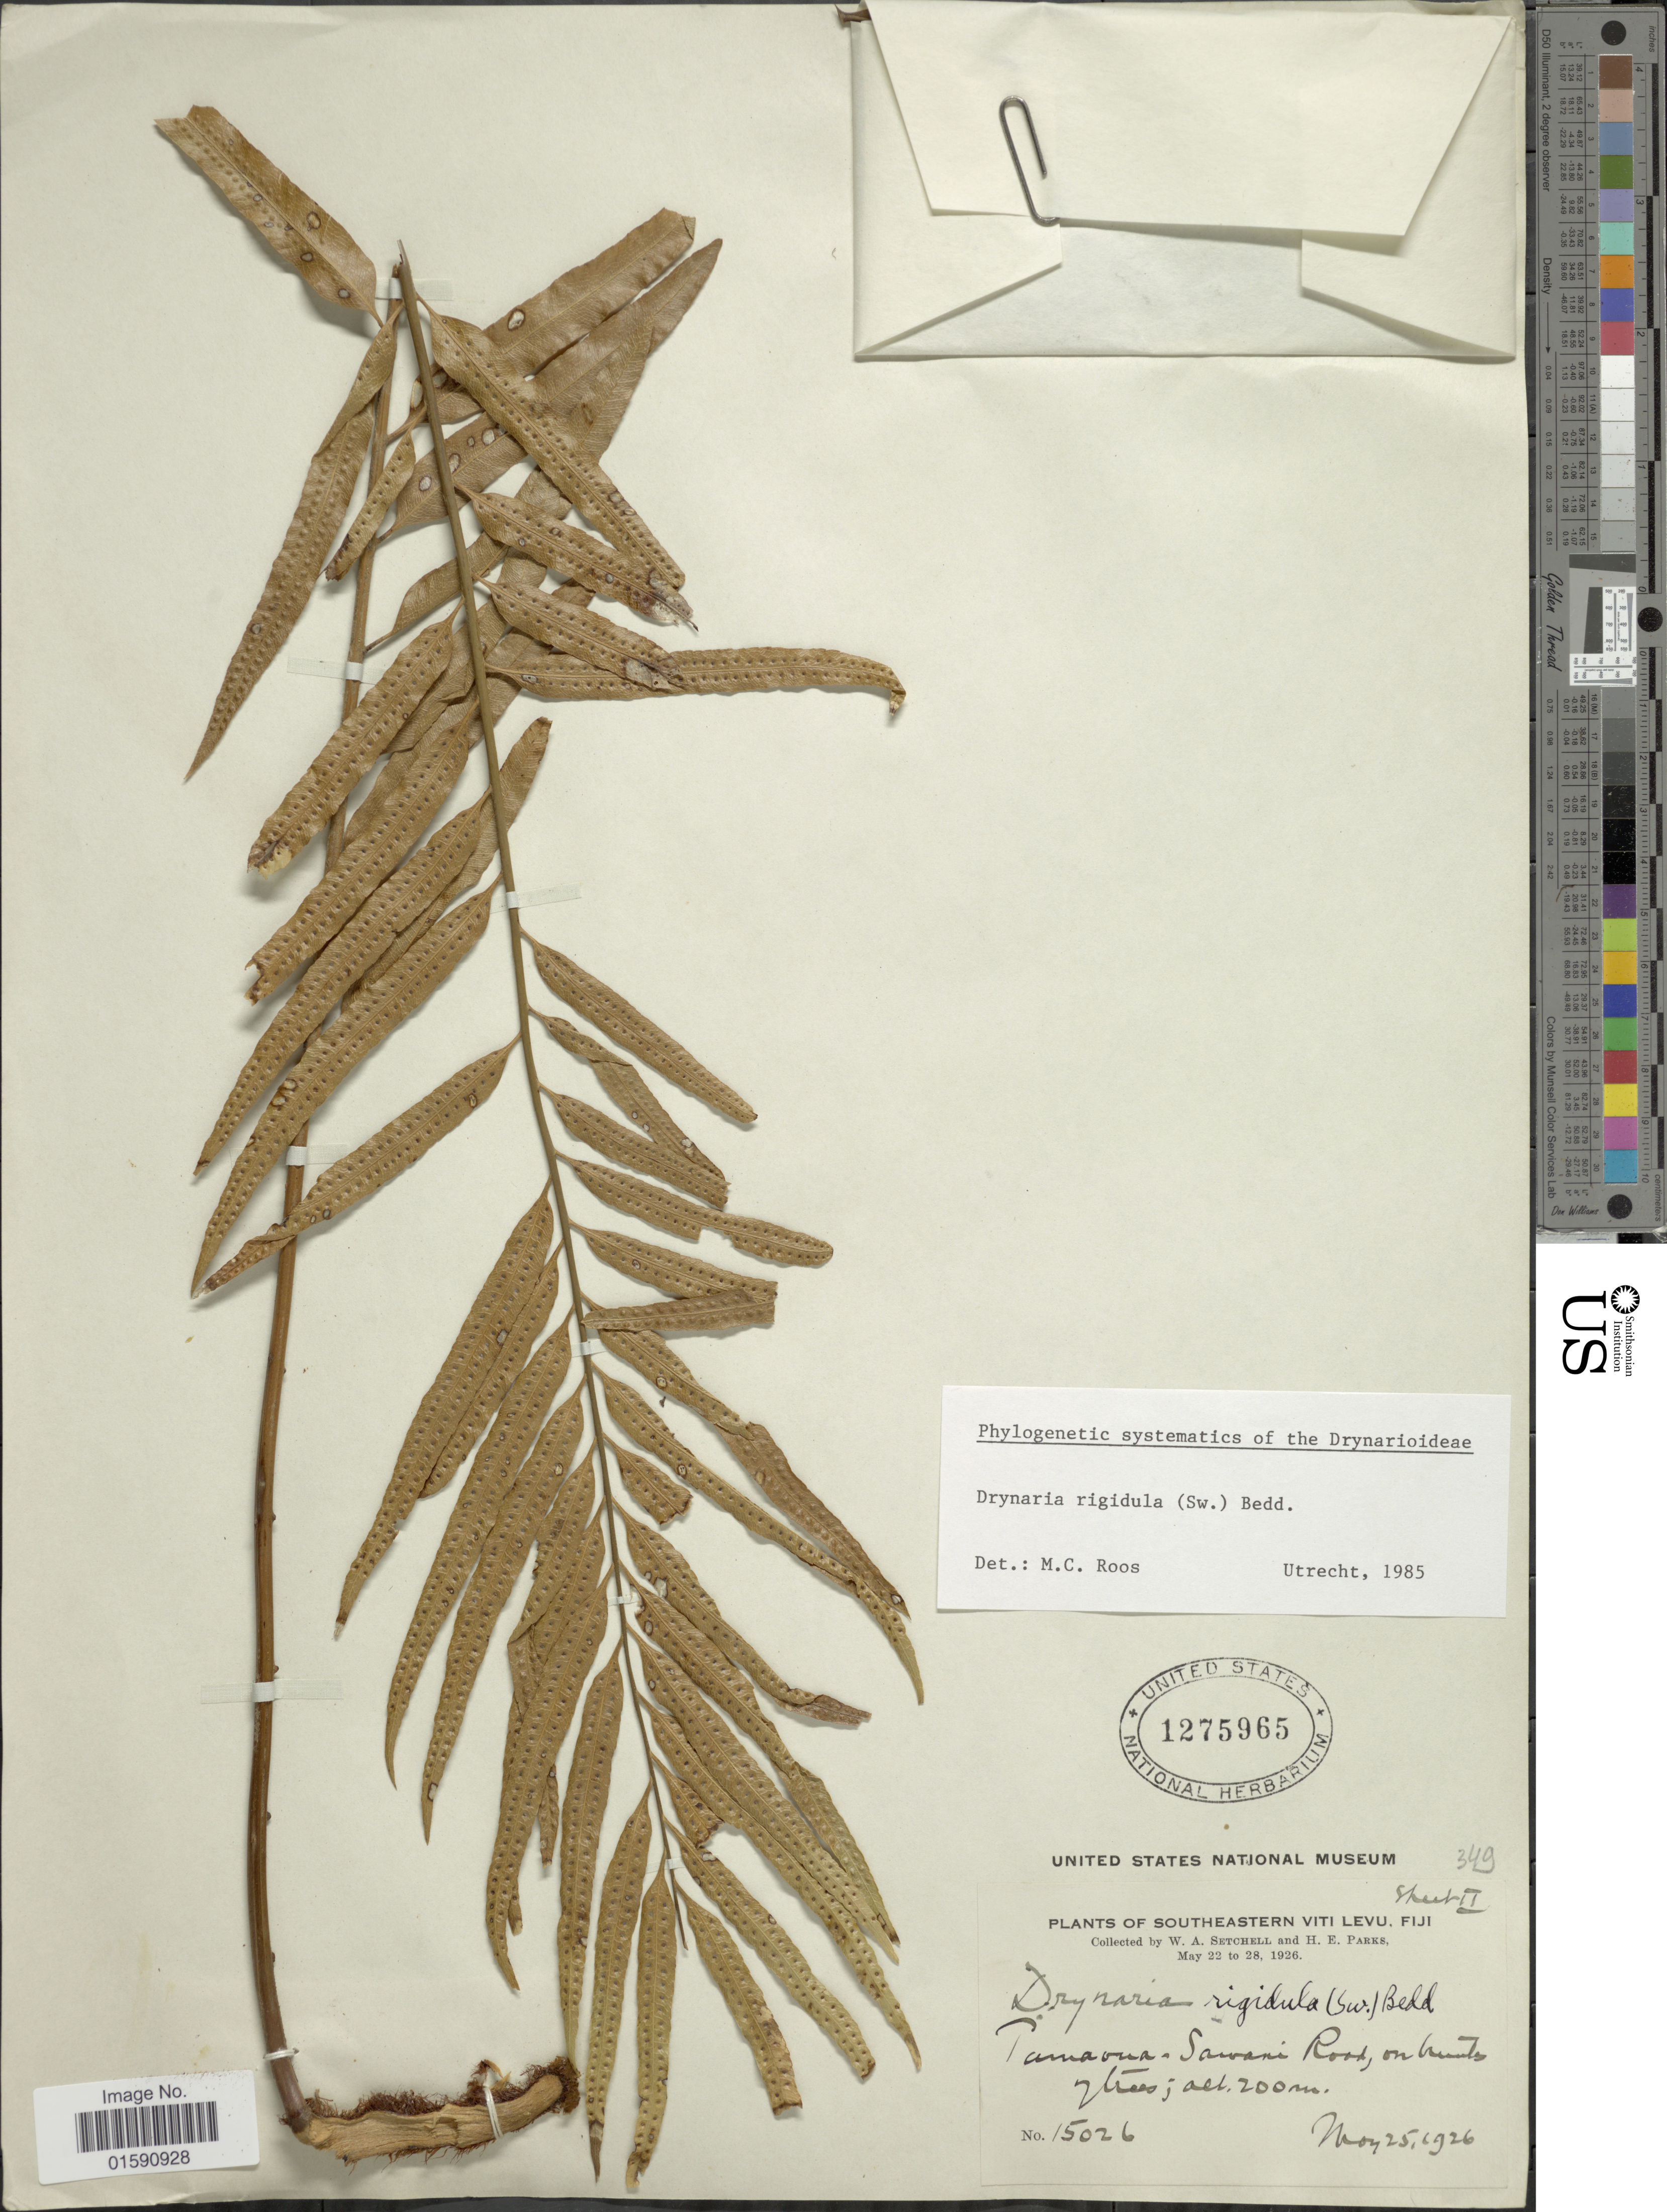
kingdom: Plantae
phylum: Tracheophyta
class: Polypodiopsida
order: Polypodiales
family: Polypodiaceae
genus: Drynaria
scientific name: Drynaria rigidula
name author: (Sw.) Bedd.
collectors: W. Setchell & H. E. Parks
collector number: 15026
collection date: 1926-05-25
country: Fiji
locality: Viti Levu, Tamaoua, Sawani Road [interpreted]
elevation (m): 200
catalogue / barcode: US 1275965